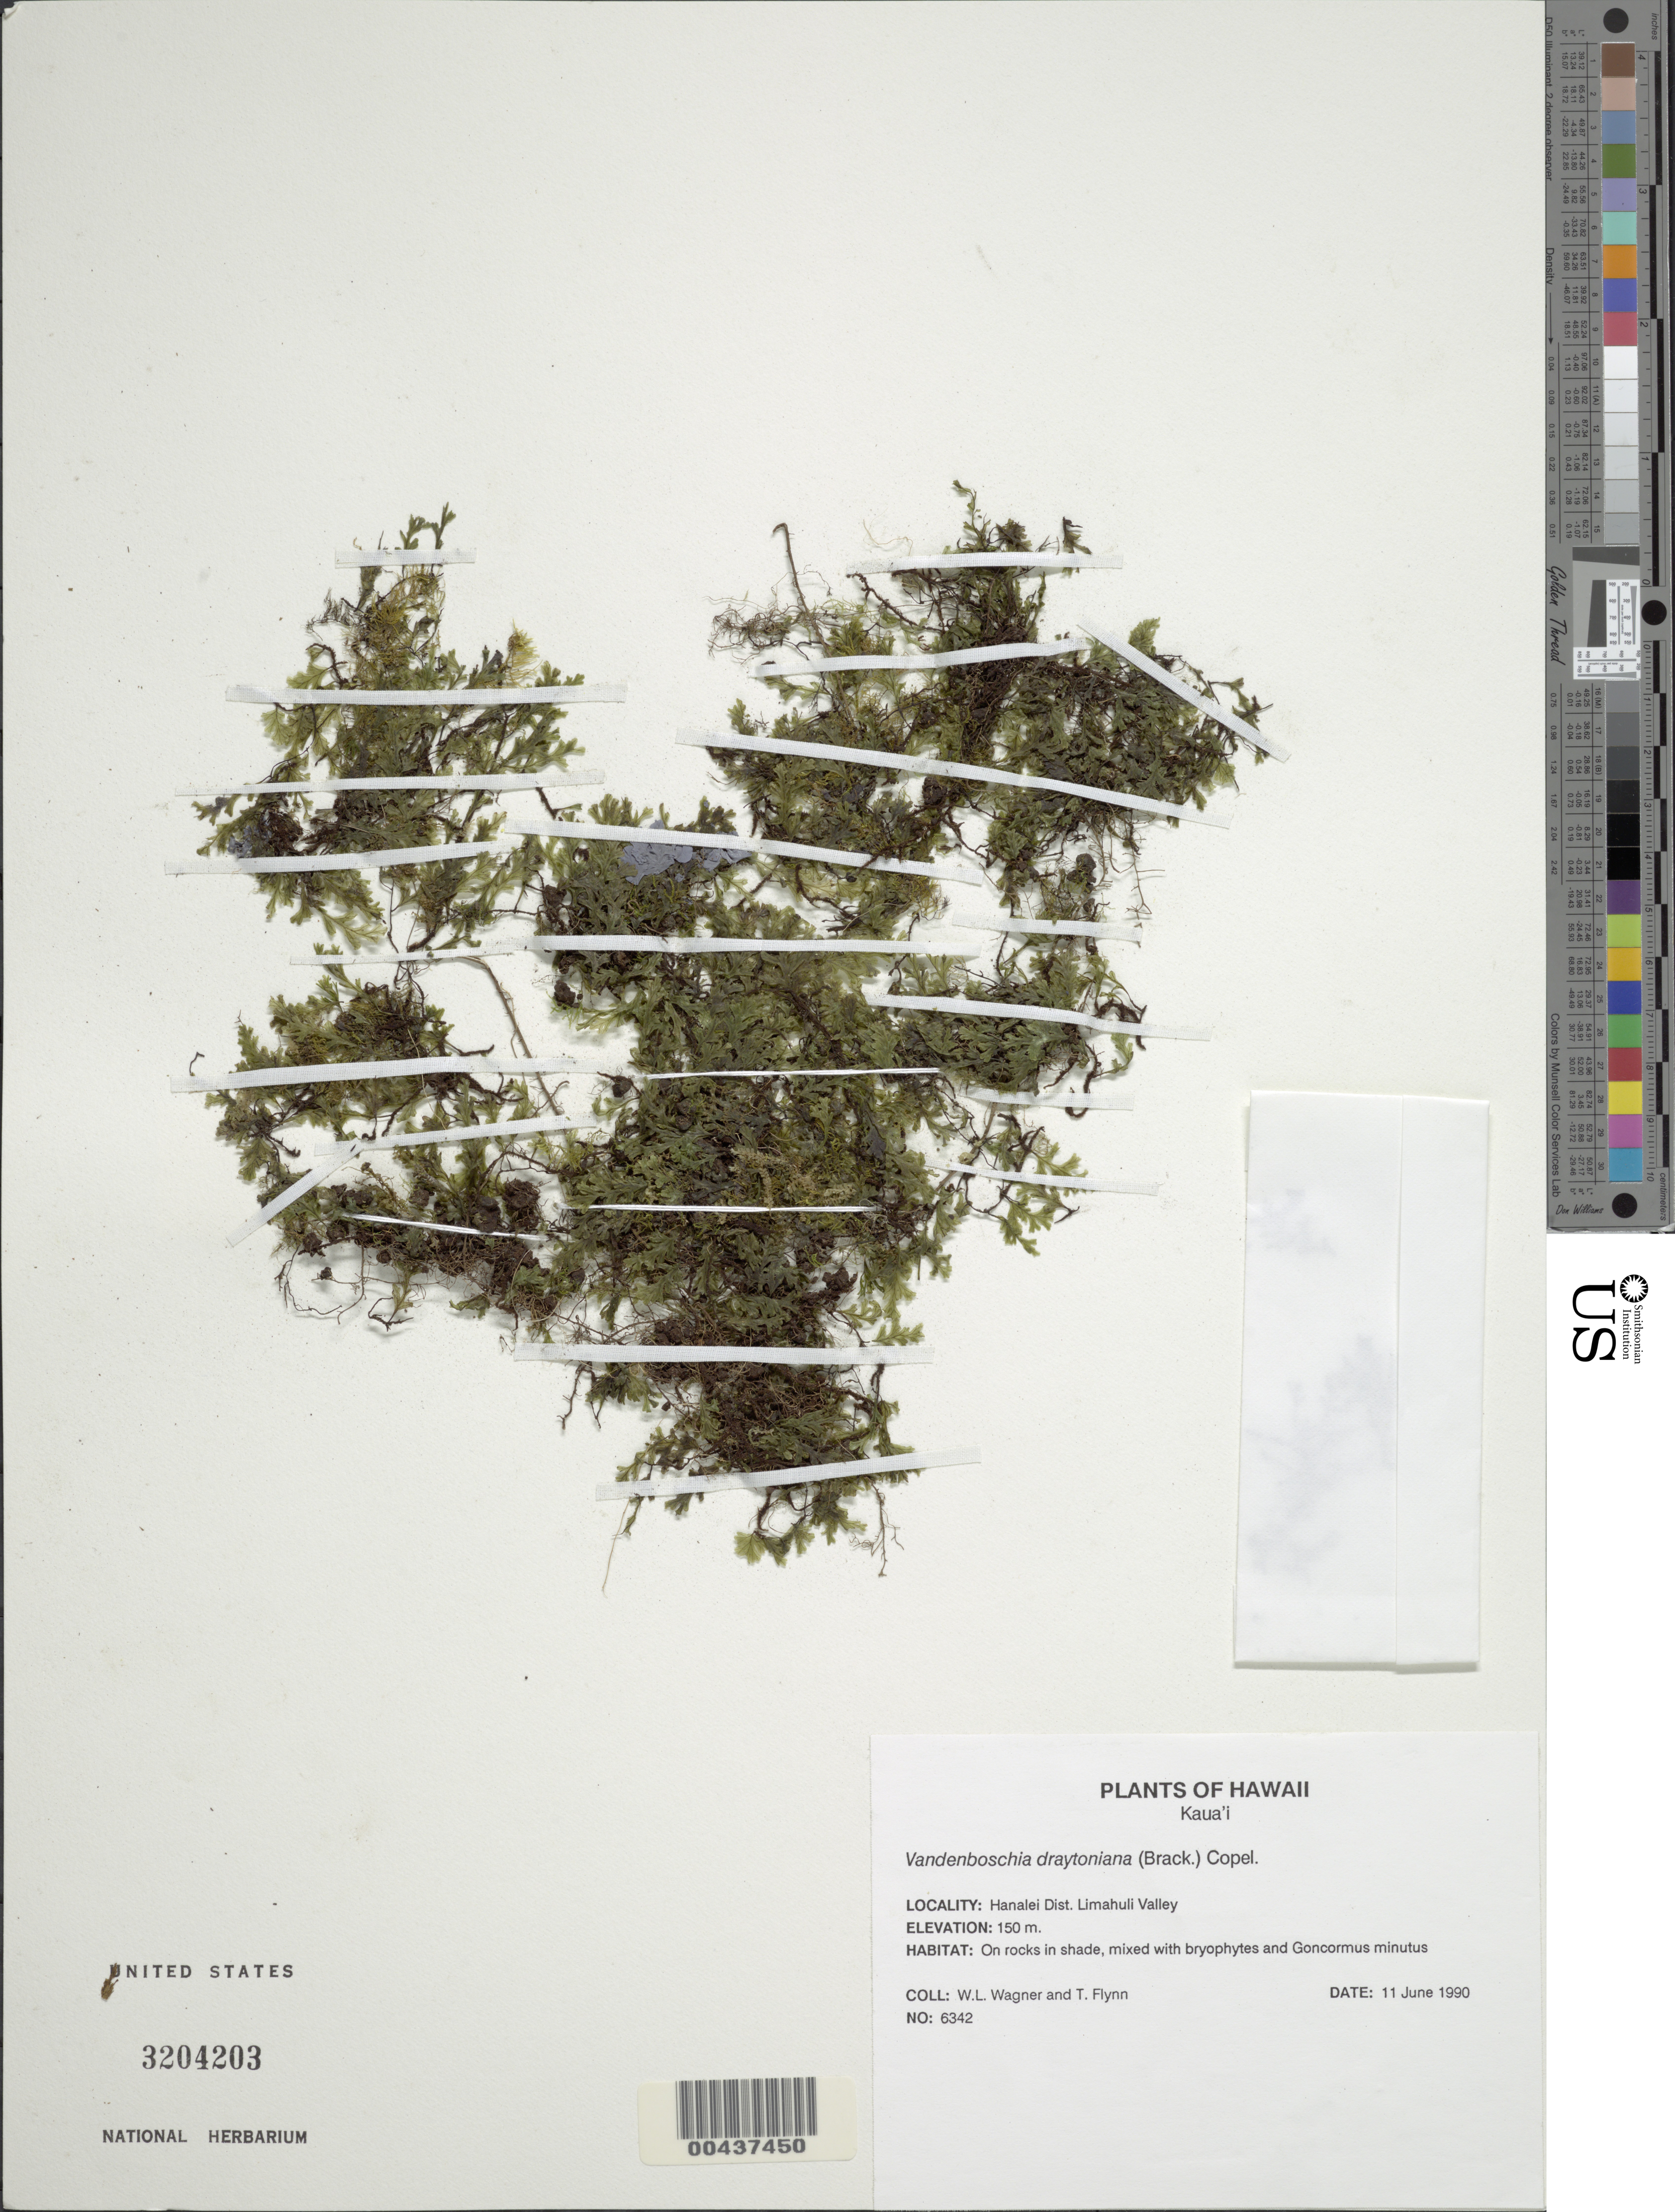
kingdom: Plantae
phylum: Tracheophyta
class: Polypodiopsida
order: Hymenophyllales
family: Hymenophyllaceae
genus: Crepidomanes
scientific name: Crepidomanes draytonianum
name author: (Brack.) Ebihara & K. Iwats.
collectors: W. L. Wagner & T. W. Flynn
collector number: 6342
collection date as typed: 11 Jun 1990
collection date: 1990-06-11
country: United States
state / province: Hawaii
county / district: Kauai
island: Kaua'i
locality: Hanalei Dist, Limahuli Valley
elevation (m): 150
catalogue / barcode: US 3204203